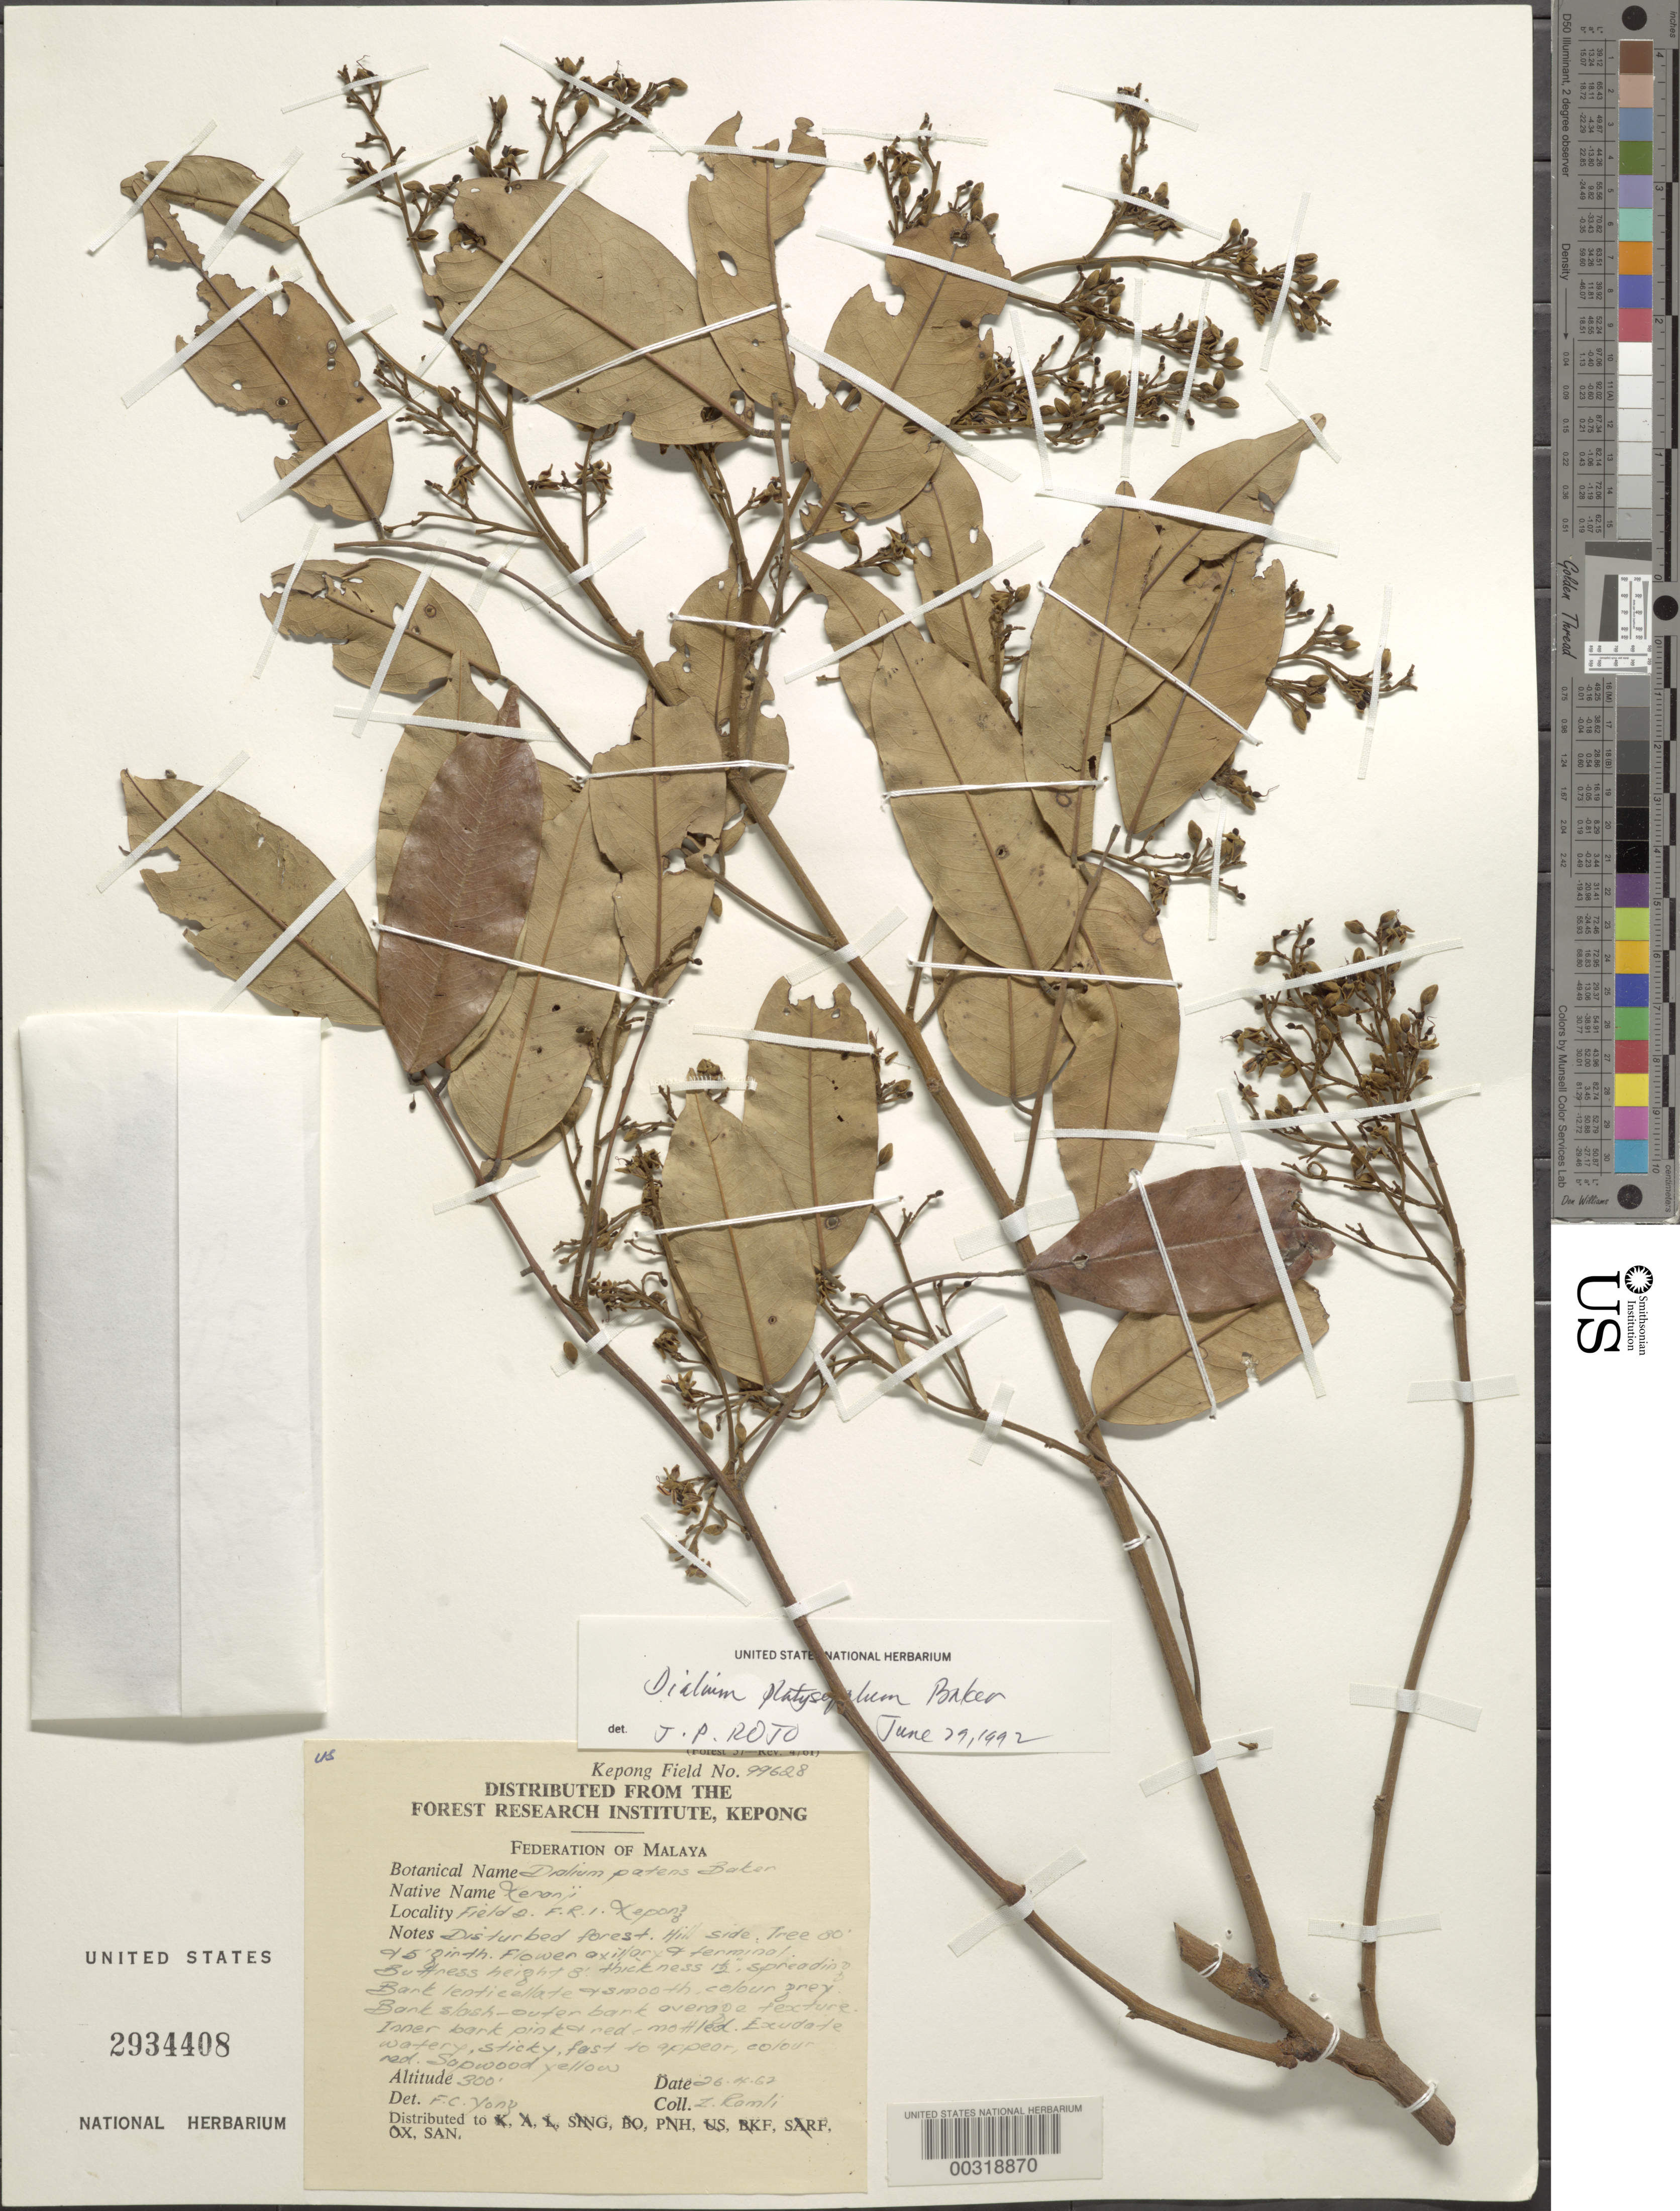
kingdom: Plantae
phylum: Tracheophyta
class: Magnoliopsida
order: Fabales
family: Fabaceae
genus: Dialium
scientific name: Dialium platysepalum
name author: Baker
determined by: Rojo, Justo P., (L), Nationaal Herbarium Nederland, Leiden University branch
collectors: Z. Ramli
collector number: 99628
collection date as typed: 26 Apr 1962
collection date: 1962-04-26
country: Singapore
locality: Kepong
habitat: Disturbed forest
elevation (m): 91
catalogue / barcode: US 2934408